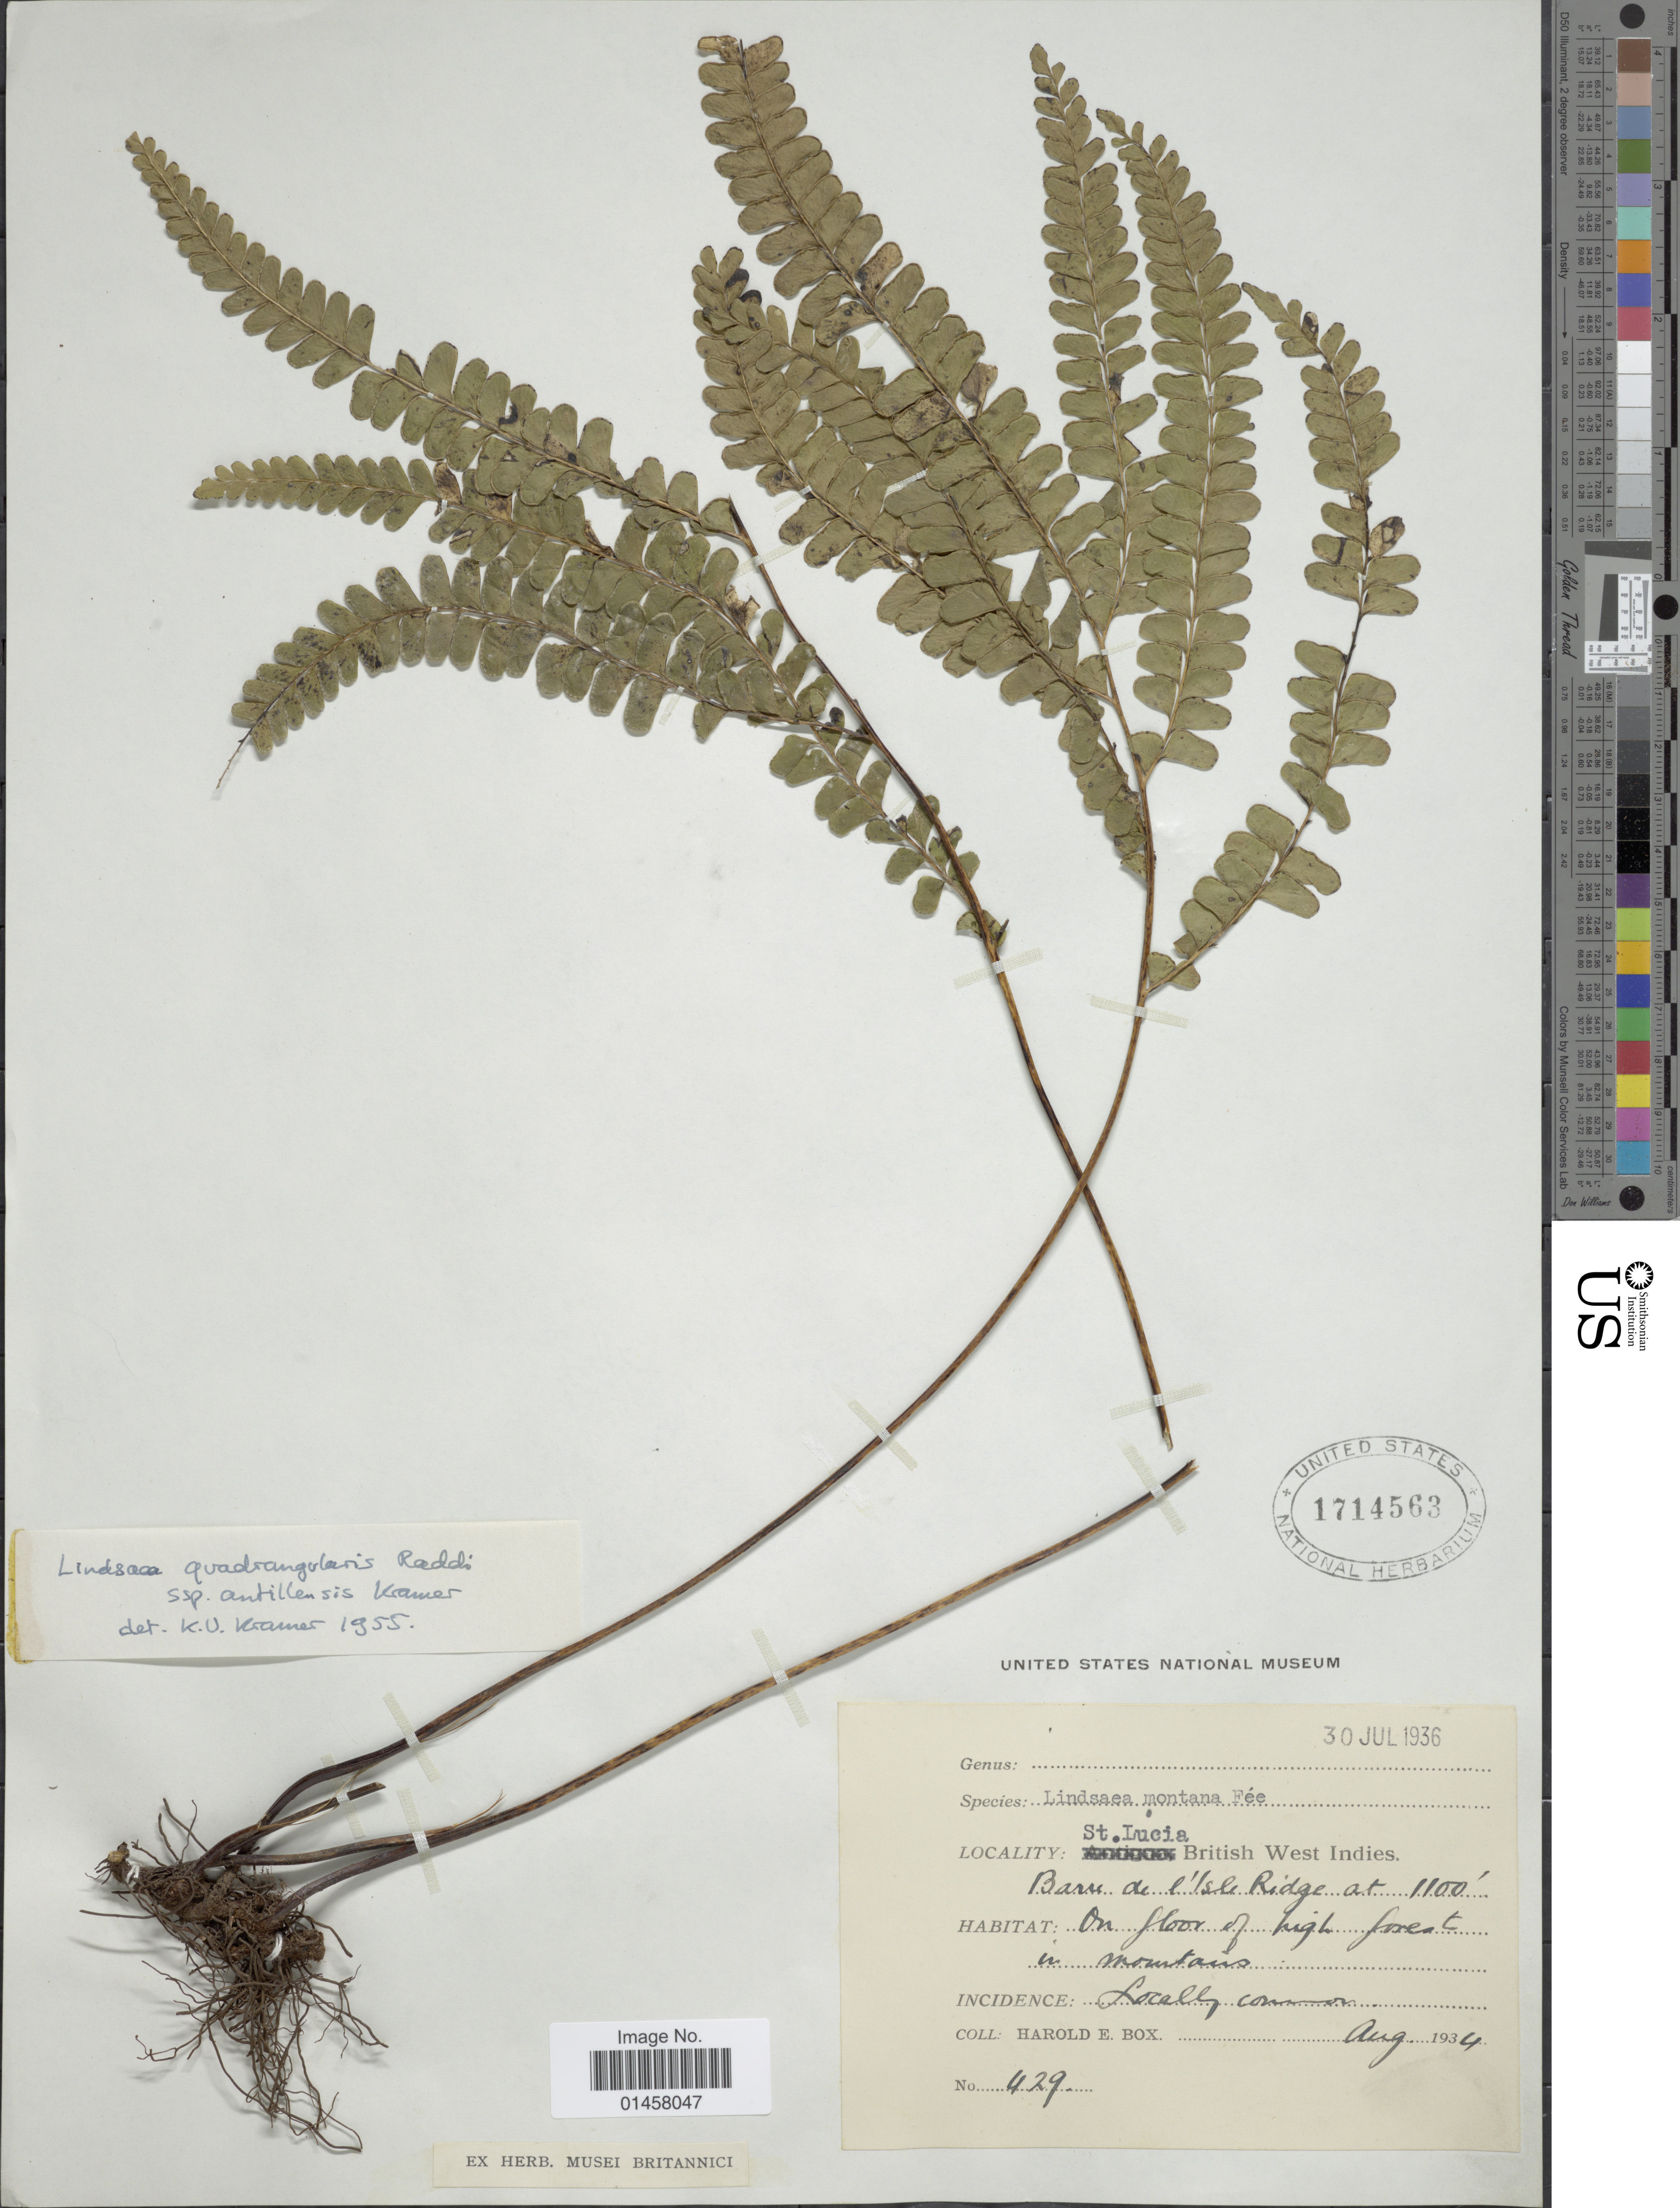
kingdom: Plantae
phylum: Tracheophyta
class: Polypodiopsida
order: Polypodiales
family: Lindsaeaceae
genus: Lindsaea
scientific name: Lindsaea quadrangularis subsp. antillensis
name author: K.U. Kramer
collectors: H. E. Box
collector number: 429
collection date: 1934-08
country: St. Lucia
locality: St. Luxia British Wes Indies, Baru de L'Isle ridge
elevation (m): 335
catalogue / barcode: US 1714563